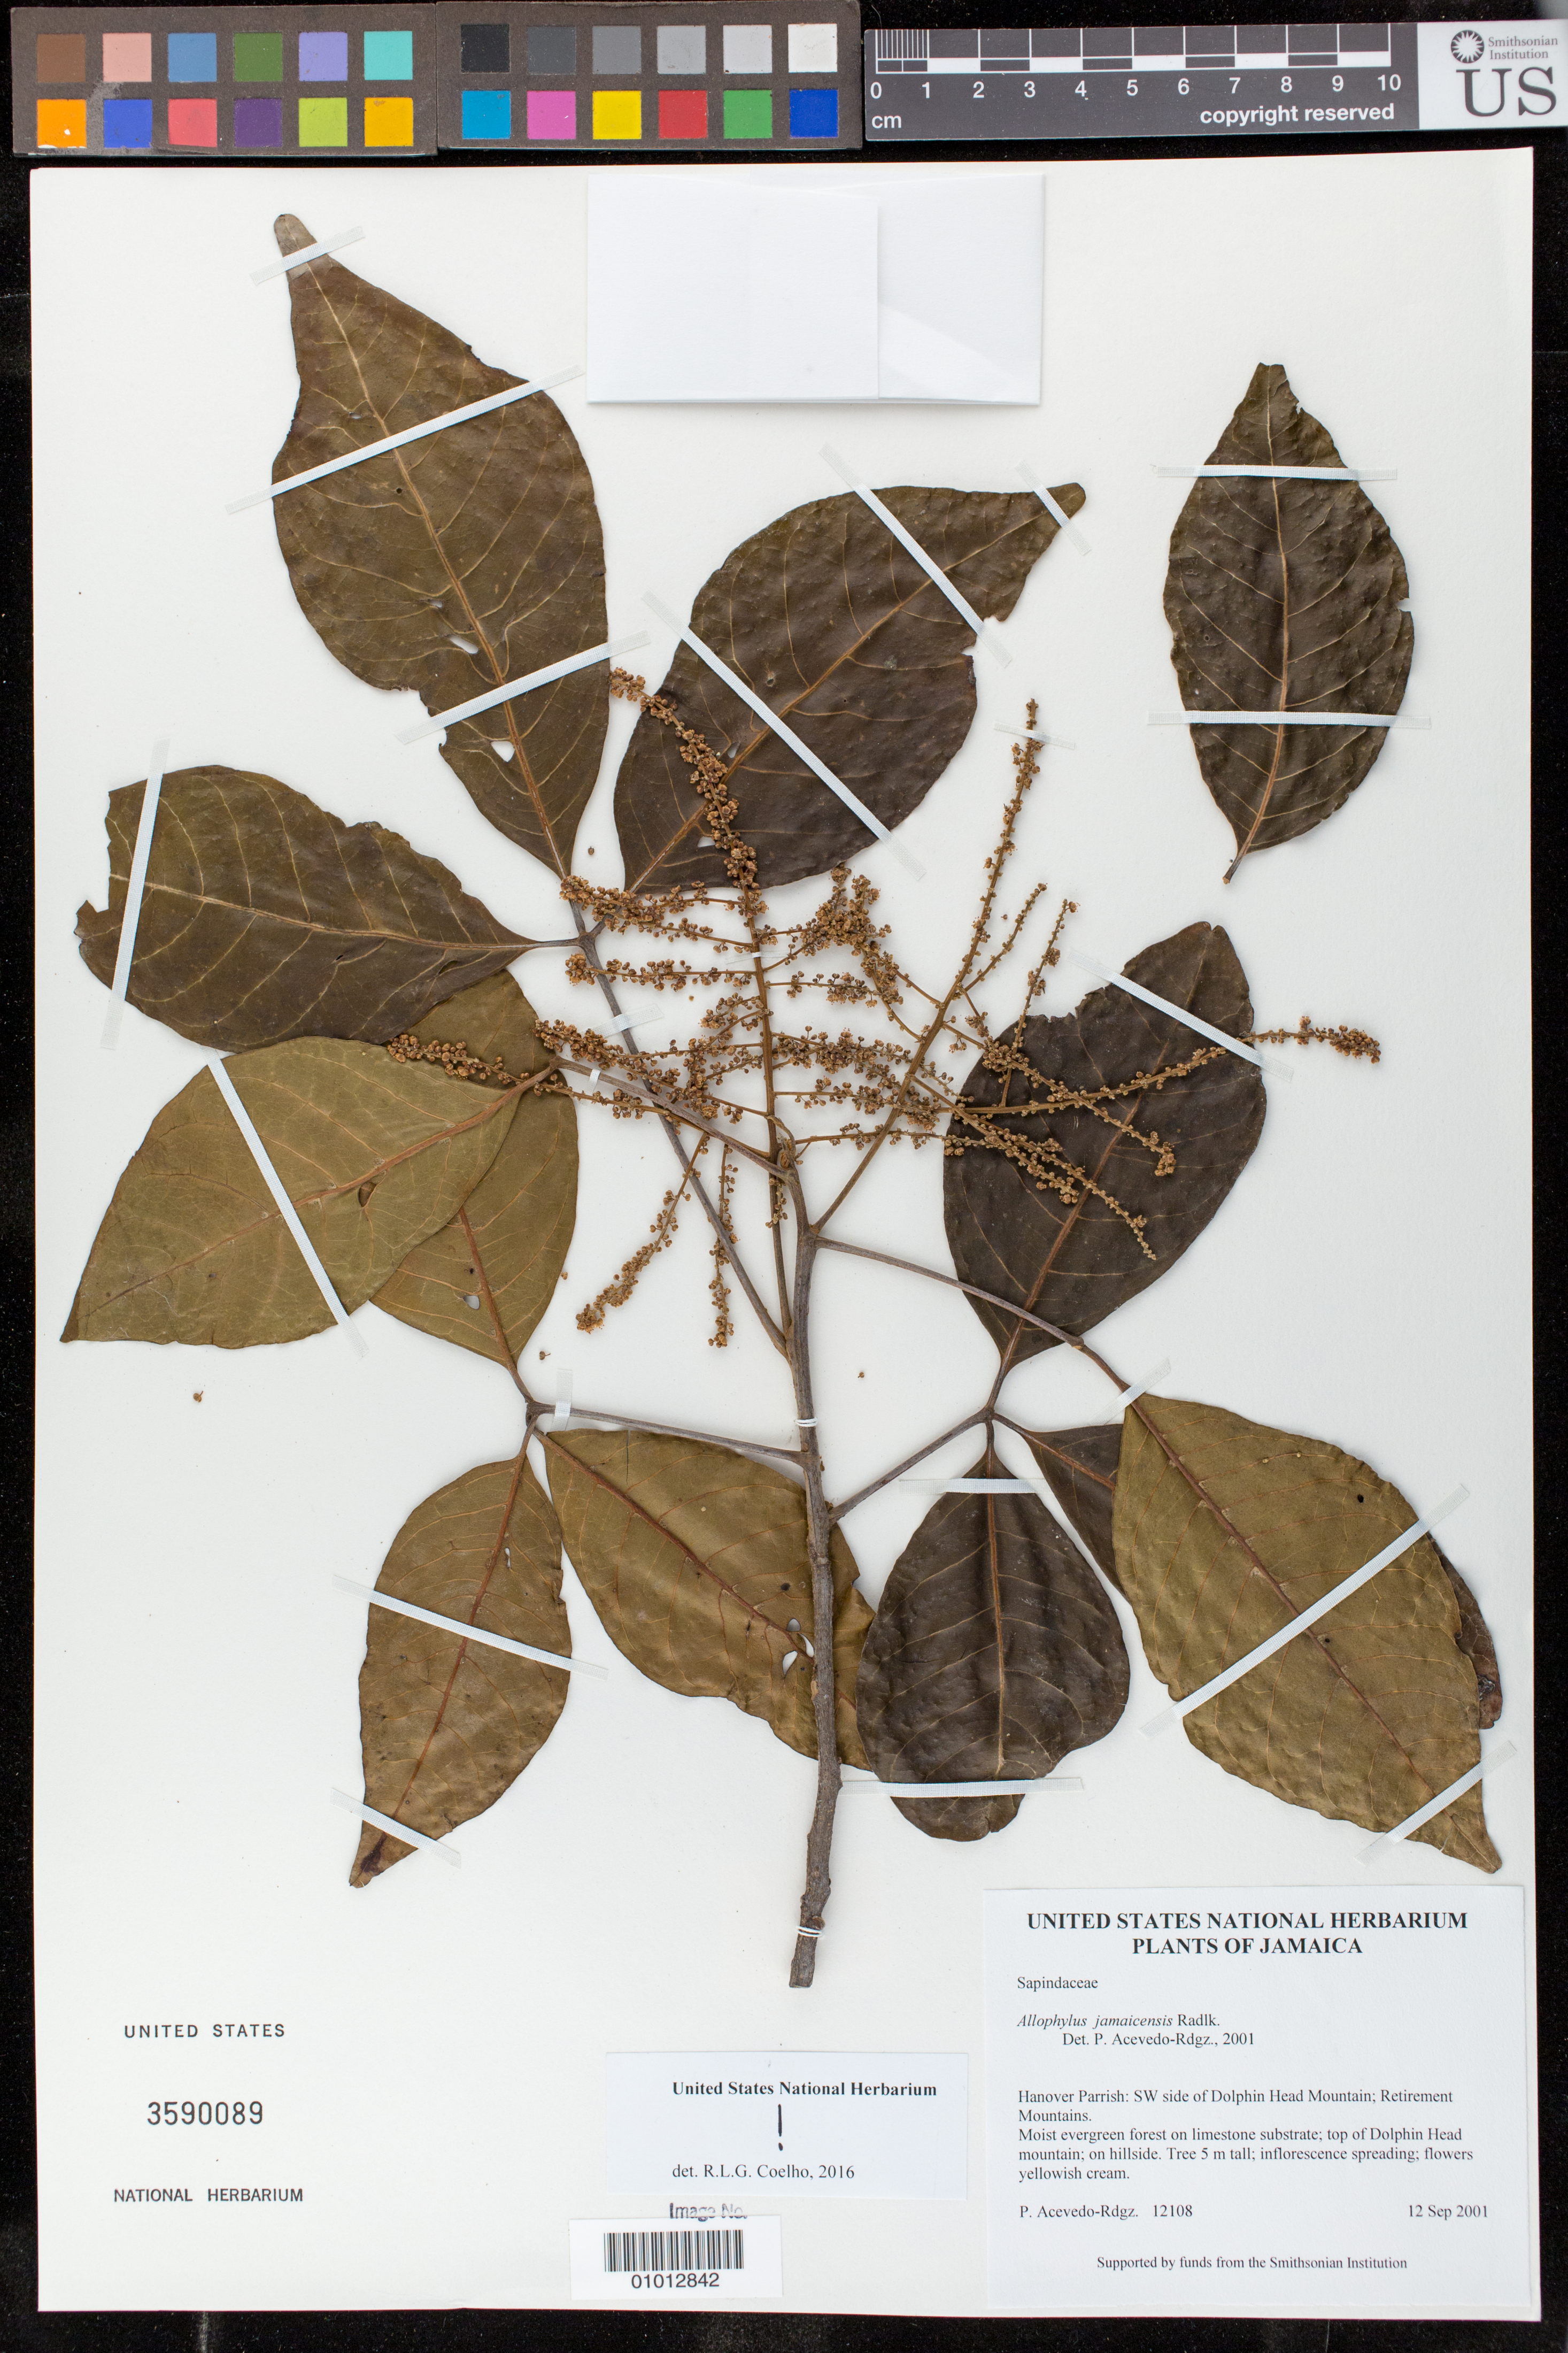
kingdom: Plantae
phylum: Tracheophyta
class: Magnoliopsida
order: Sapindales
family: Sapindaceae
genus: Allophylus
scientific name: Allophylus jamaicensis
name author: Radlk.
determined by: Coelho, Rubens L. G.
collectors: P. Acevedo-Rodr.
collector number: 12108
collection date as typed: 12 Sep 2001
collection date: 2001-09-12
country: Jamaica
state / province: Hanover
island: Jamaica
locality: Hanover Parrish: SW side of Dolphin Head Mountain; Retirement Mountains.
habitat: Moist evergreen forest on limestone substrate; top of Dolphin Head mountain; on hillside.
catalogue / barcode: US 3590089